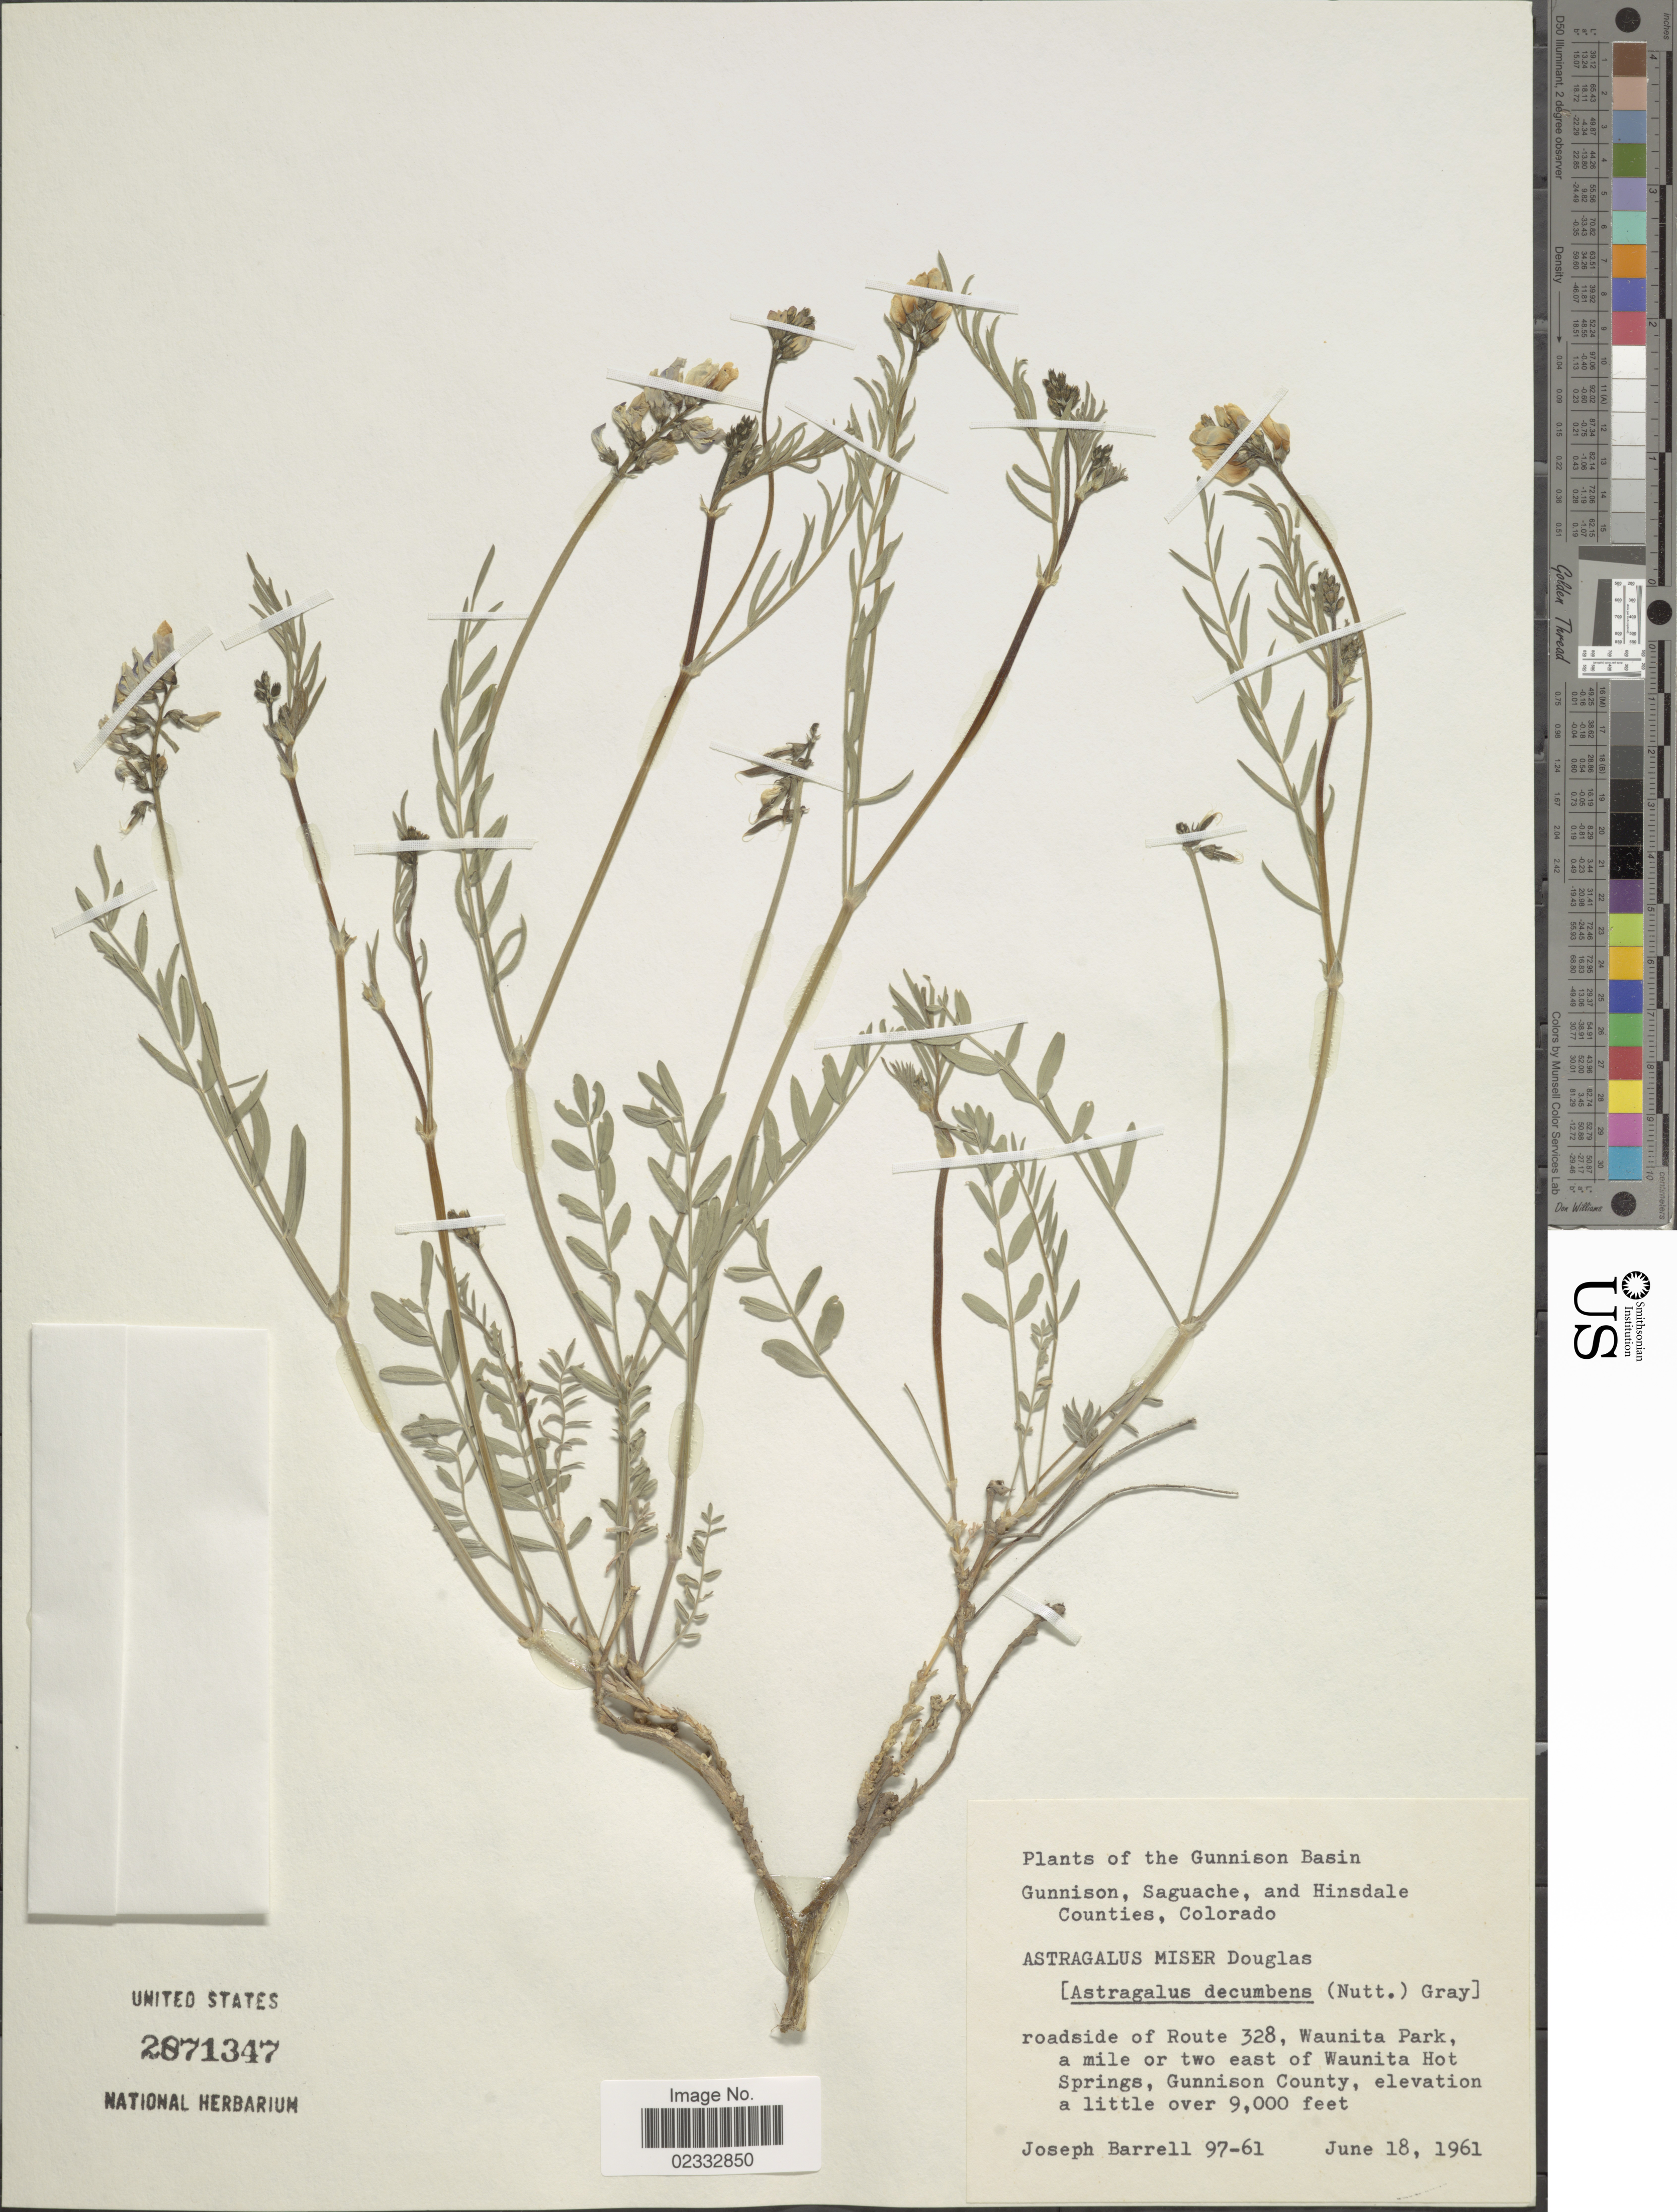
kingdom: Plantae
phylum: Tracheophyta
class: Magnoliopsida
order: Fabales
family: Fabaceae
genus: Astragalus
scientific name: Astragalus miser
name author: Douglas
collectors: J. Barrell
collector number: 97-61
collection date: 1961-06-18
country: United States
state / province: Colorado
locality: Gunnison Basin, Gunnison, Saguache, and Hinsdale Counties, roadside of Route 328, Waunita Park, a mile or two east of Waunita Hot Springs, Gunnison County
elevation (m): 2743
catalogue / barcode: US 2871347